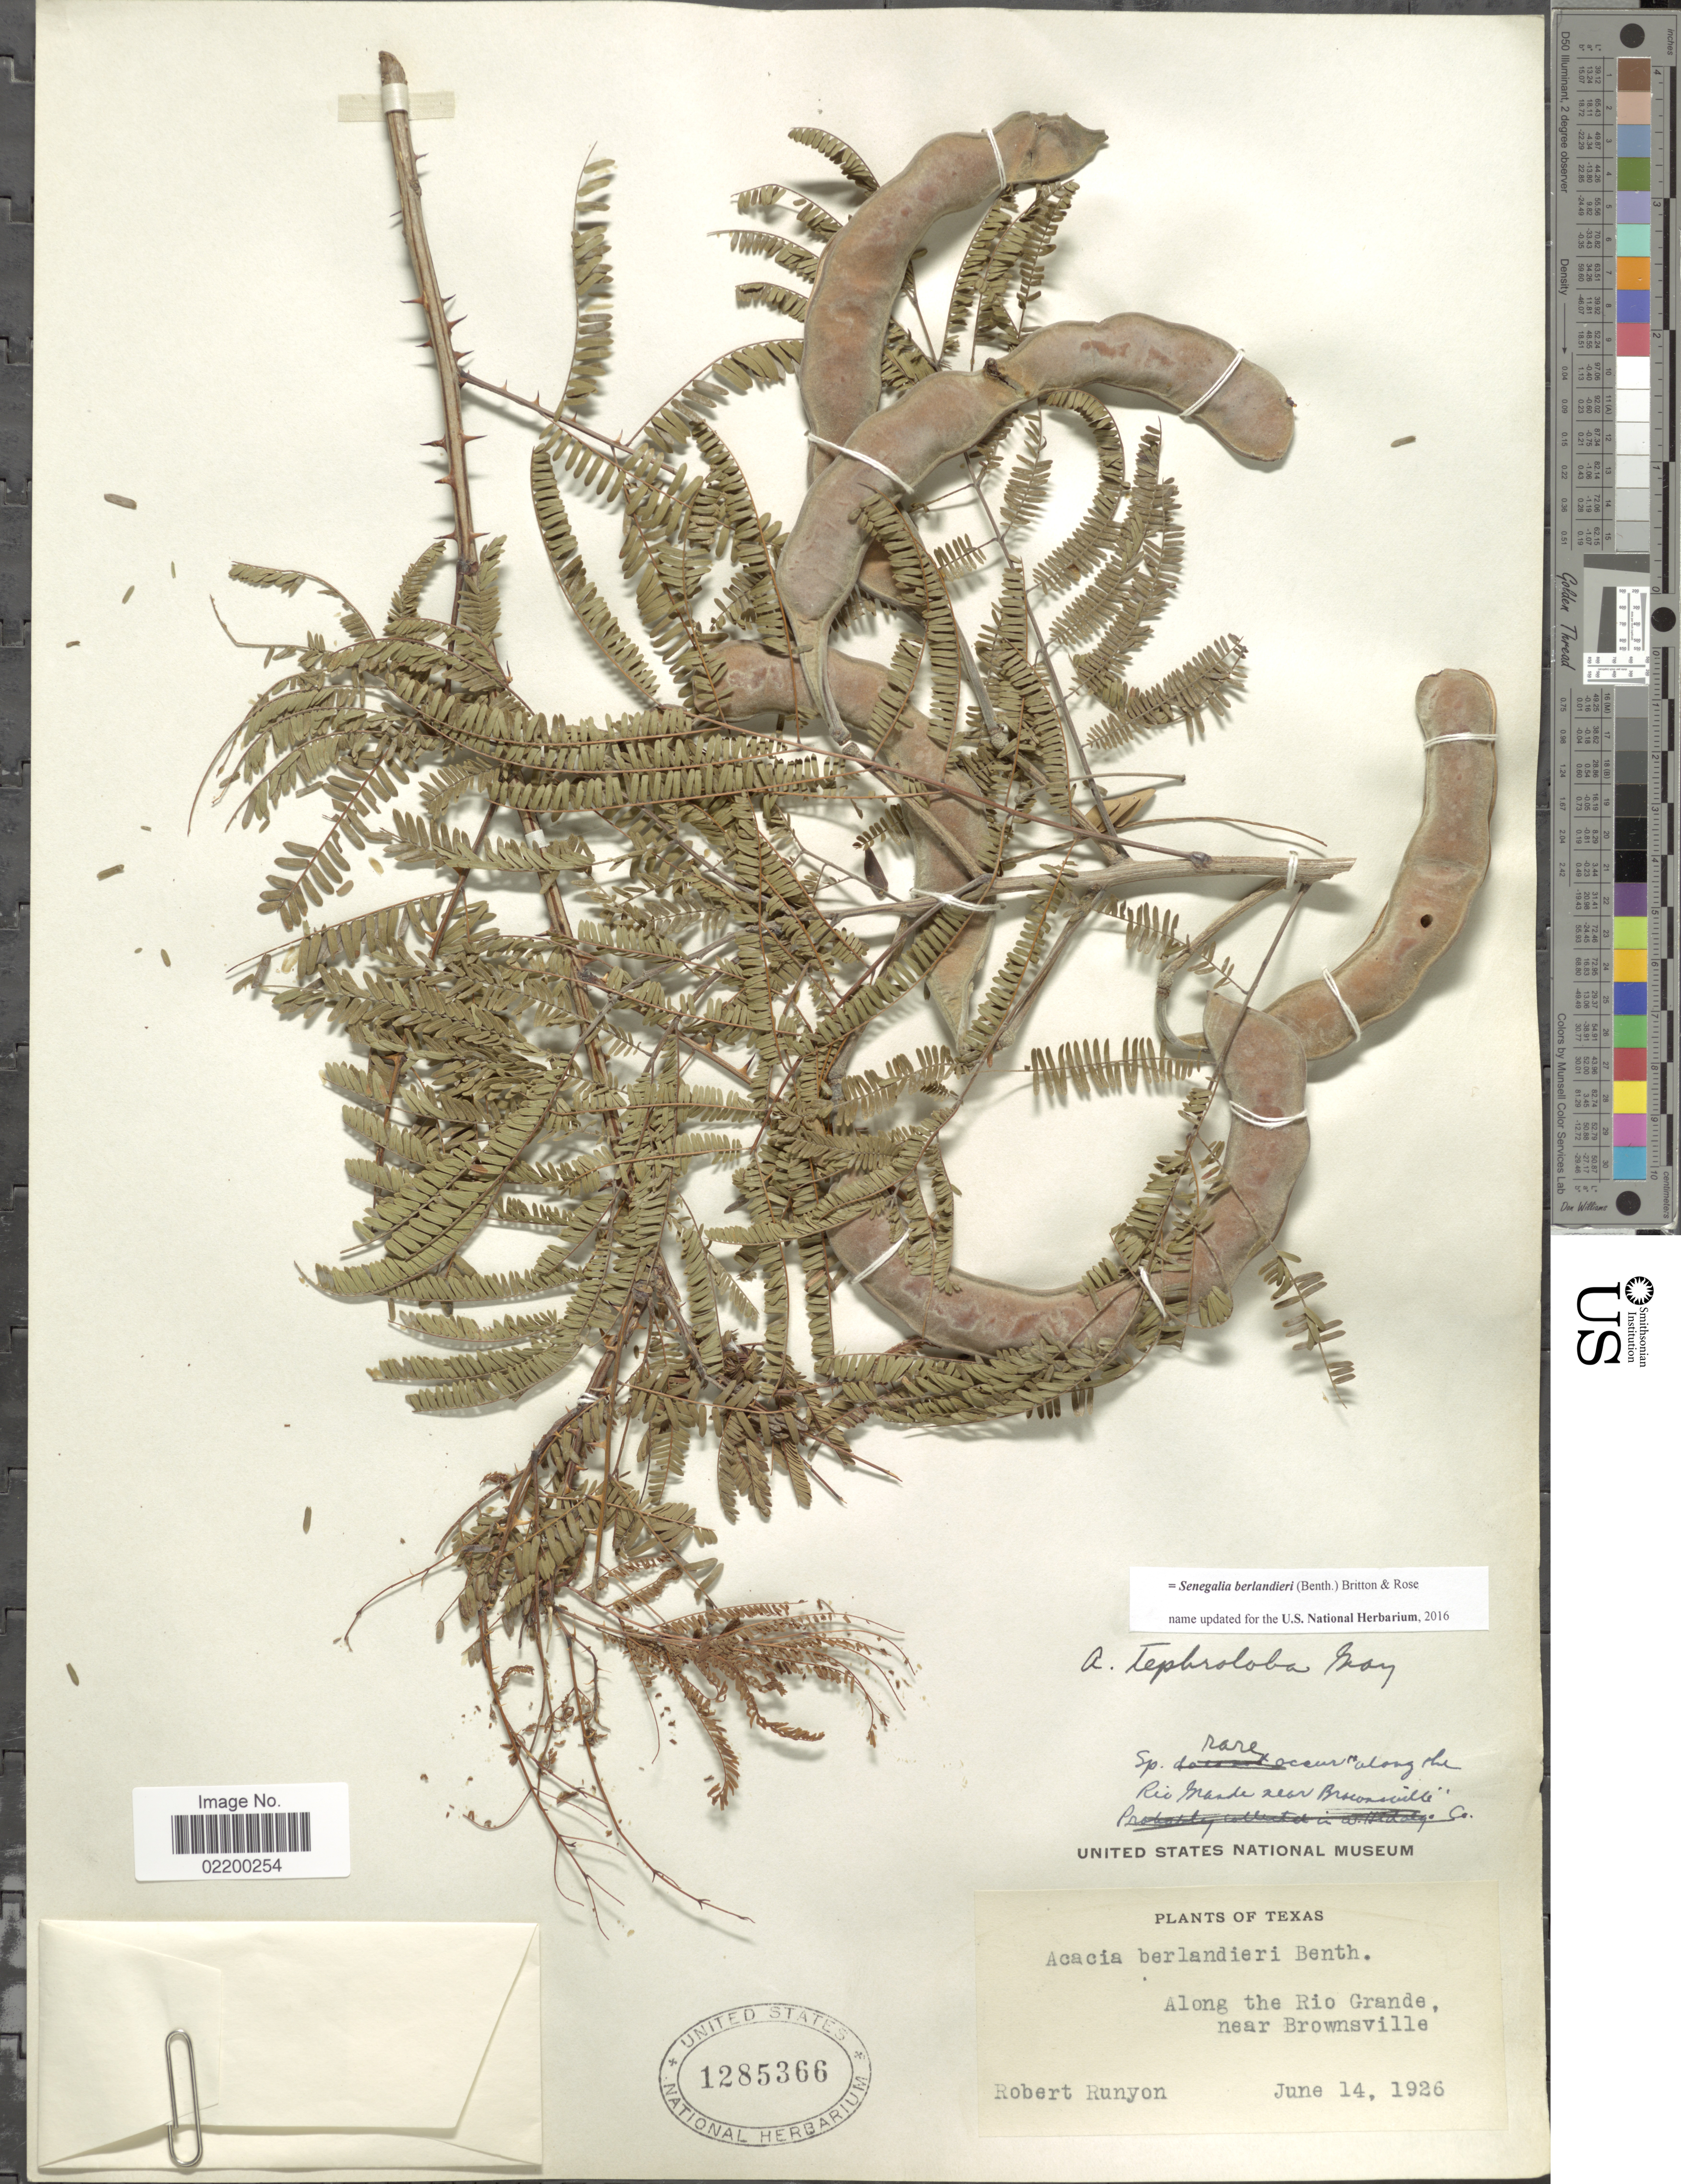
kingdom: Plantae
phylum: Tracheophyta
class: Magnoliopsida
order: Fabales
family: Fabaceae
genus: Senegalia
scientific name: Senegalia berlandieri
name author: (Benth.) Britton & Rose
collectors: R. Runyon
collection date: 1926-06-14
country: United States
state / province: Texas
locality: Along the Rio Grande, near Brownsville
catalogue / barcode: US 1285366